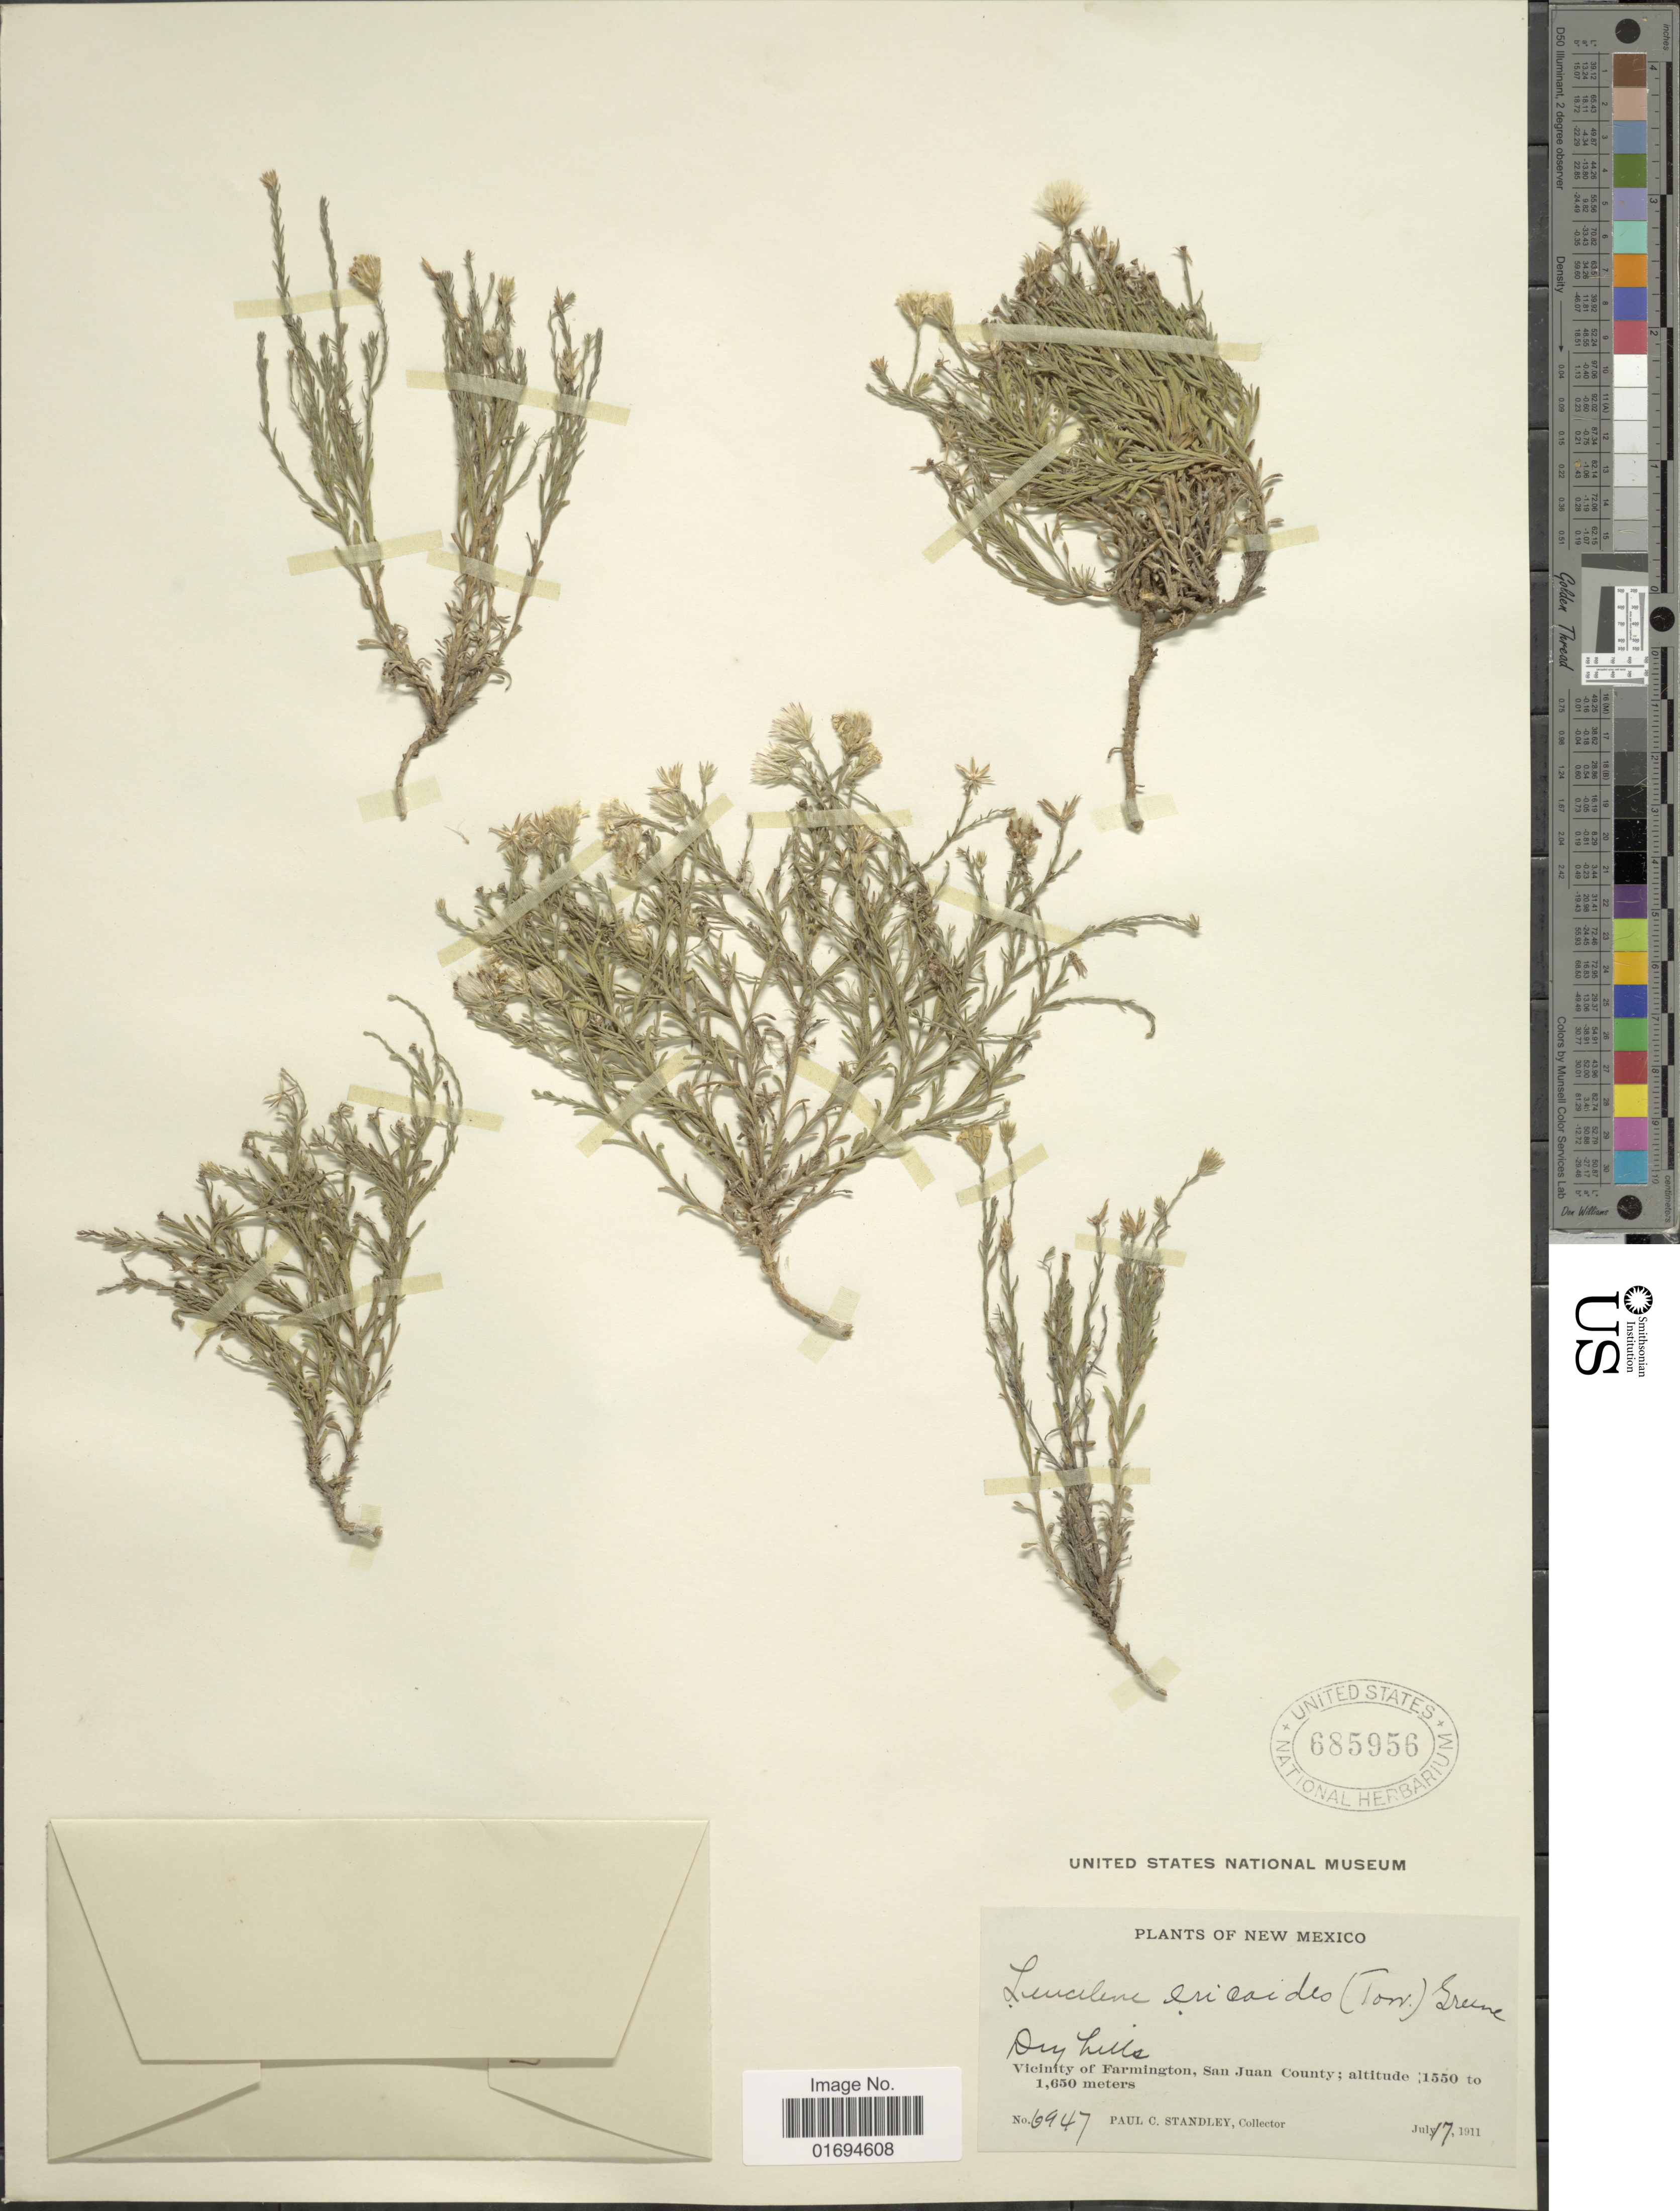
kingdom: Plantae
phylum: Tracheophyta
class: Magnoliopsida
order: Asterales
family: Asteraceae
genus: Chaetopappa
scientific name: Chaetopappa ericoides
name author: (Torr.) G.L. Nesom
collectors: P. C. Standley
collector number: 6947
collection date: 1911-07-17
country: United States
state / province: New Mexico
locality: Vicinity of Farmington, San Juan County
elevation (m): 1550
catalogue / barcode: US 685956